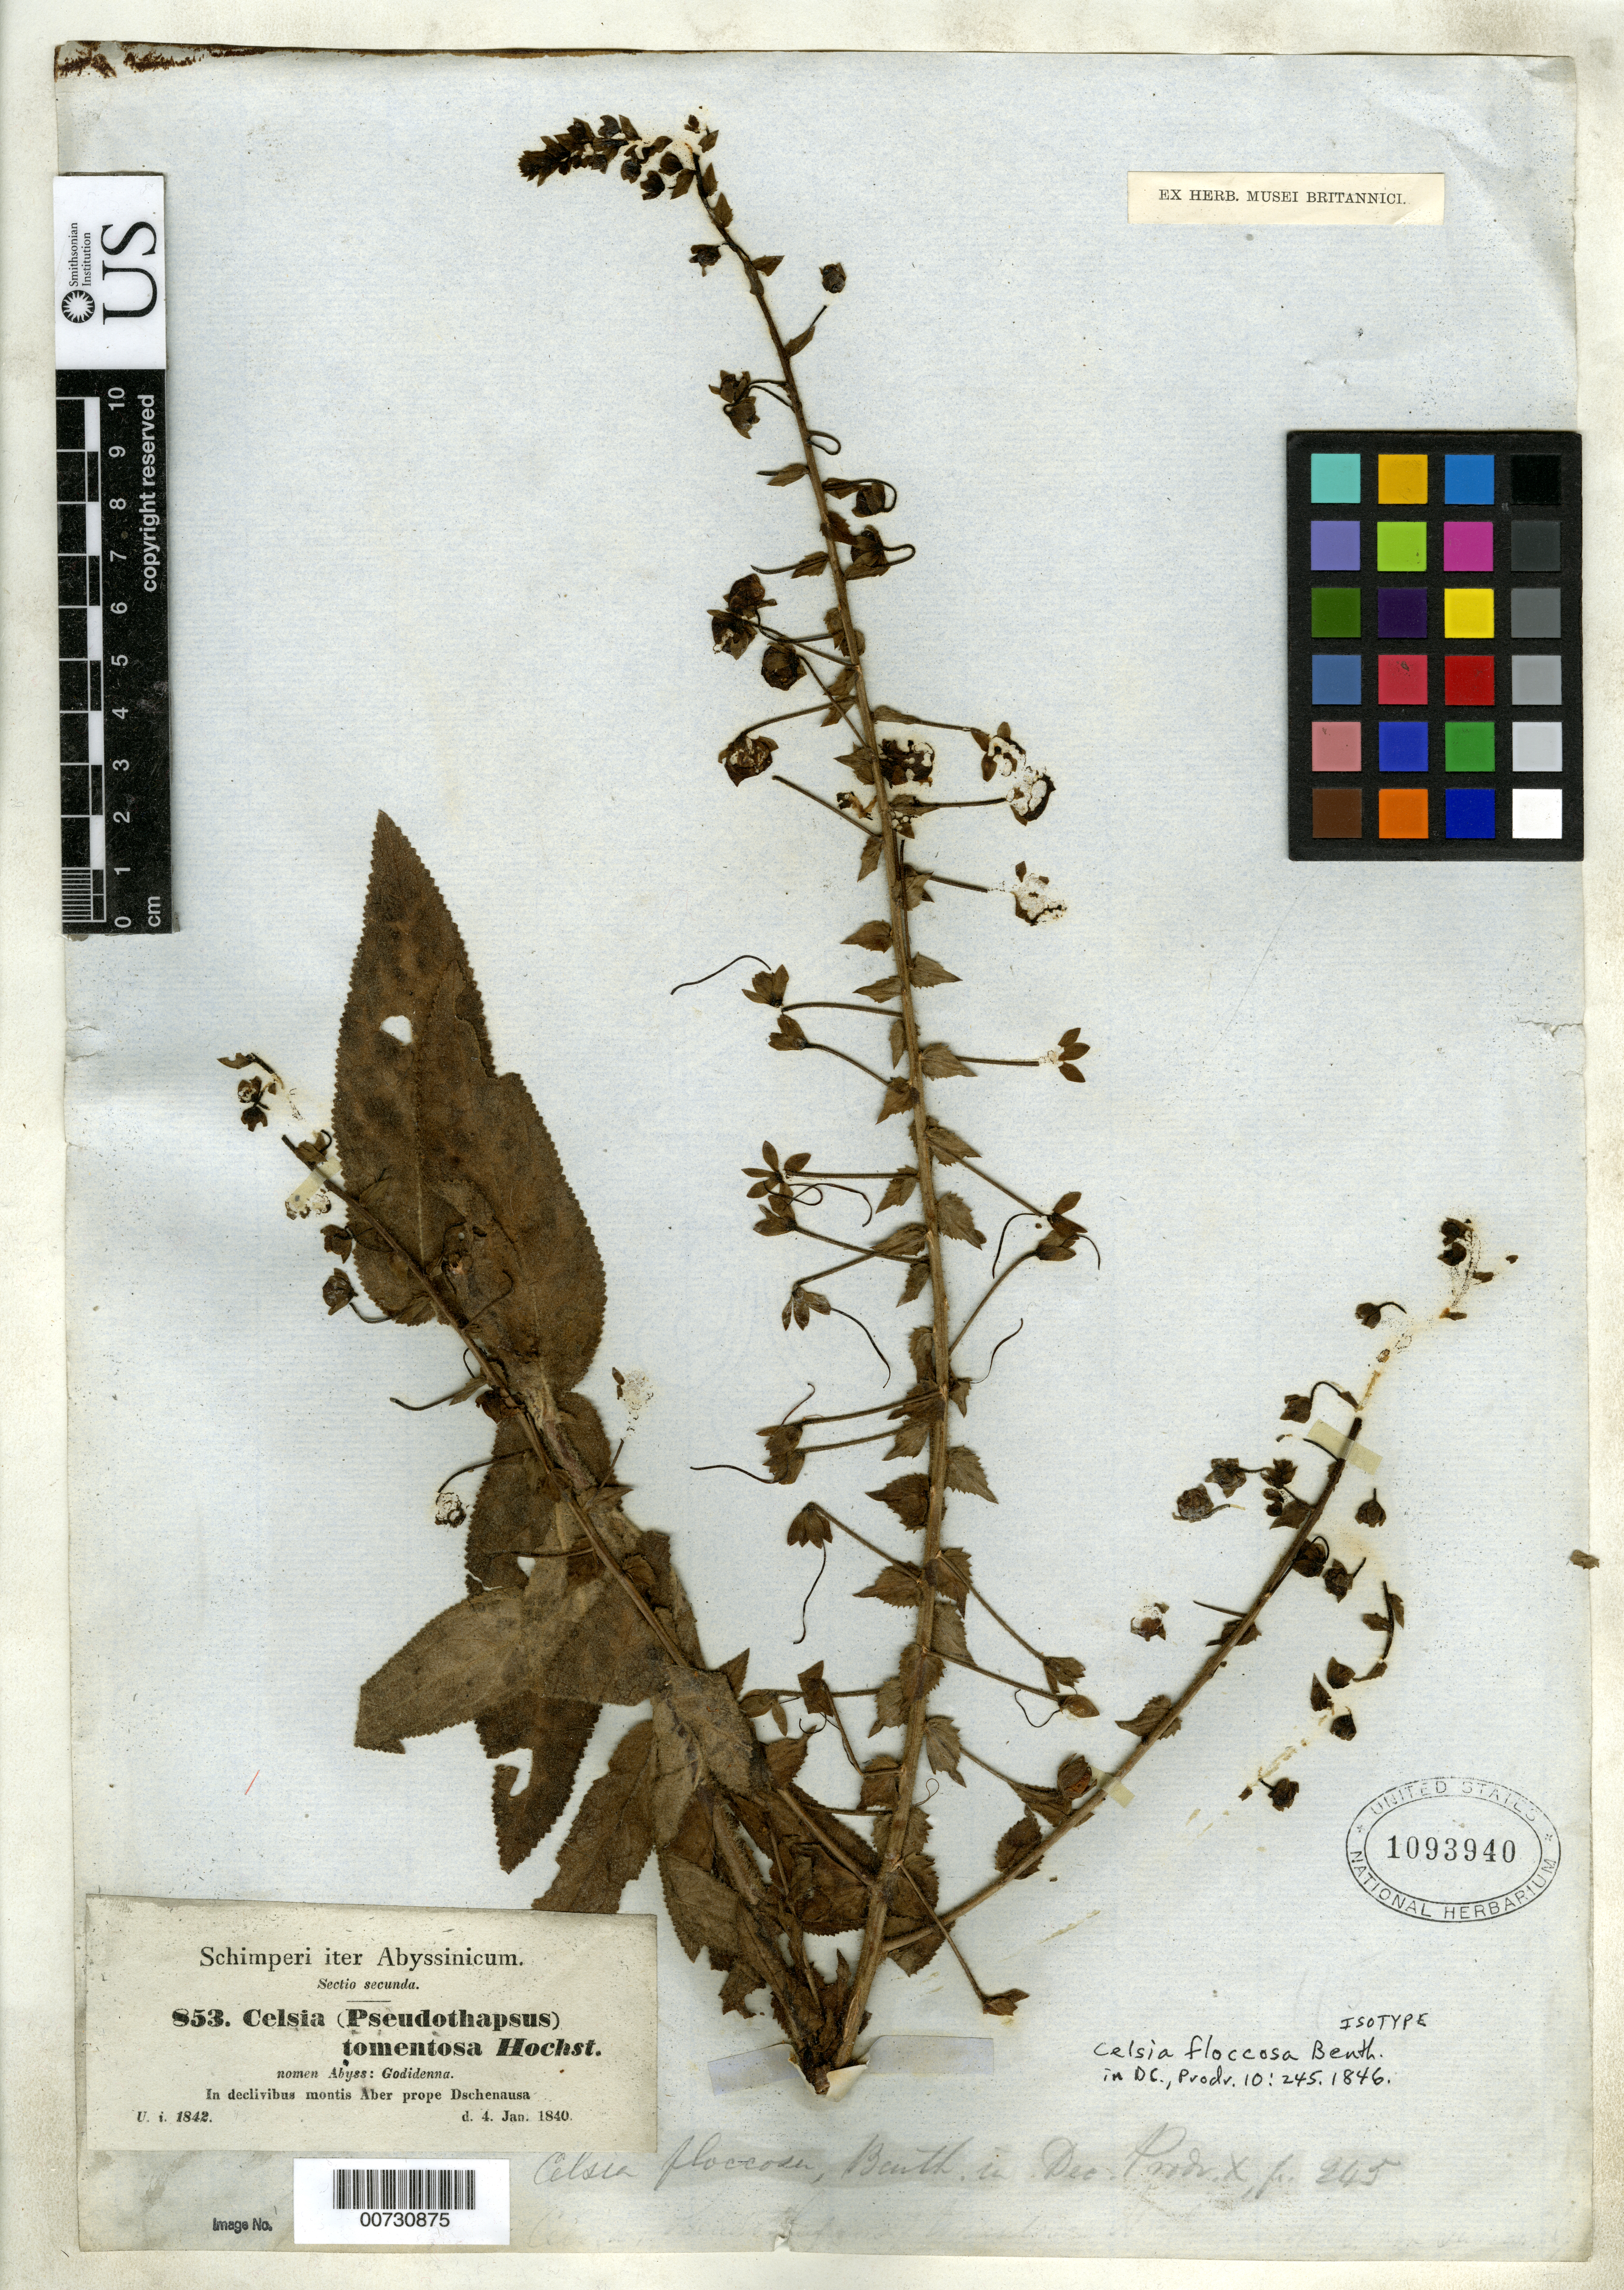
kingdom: Plantae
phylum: Tracheophyta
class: Magnoliopsida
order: Lamiales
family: Scrophulariaceae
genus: Celsia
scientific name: Celsia floccosa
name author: Benth. in DC.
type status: Isotype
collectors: G. W. Schimper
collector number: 853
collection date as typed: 04 Jan 1840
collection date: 1840-01-04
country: Ethiopia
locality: In declivibus montis Aber prope Dschenausa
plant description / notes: Ex Herb. Musei Britannici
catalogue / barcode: US 1093940